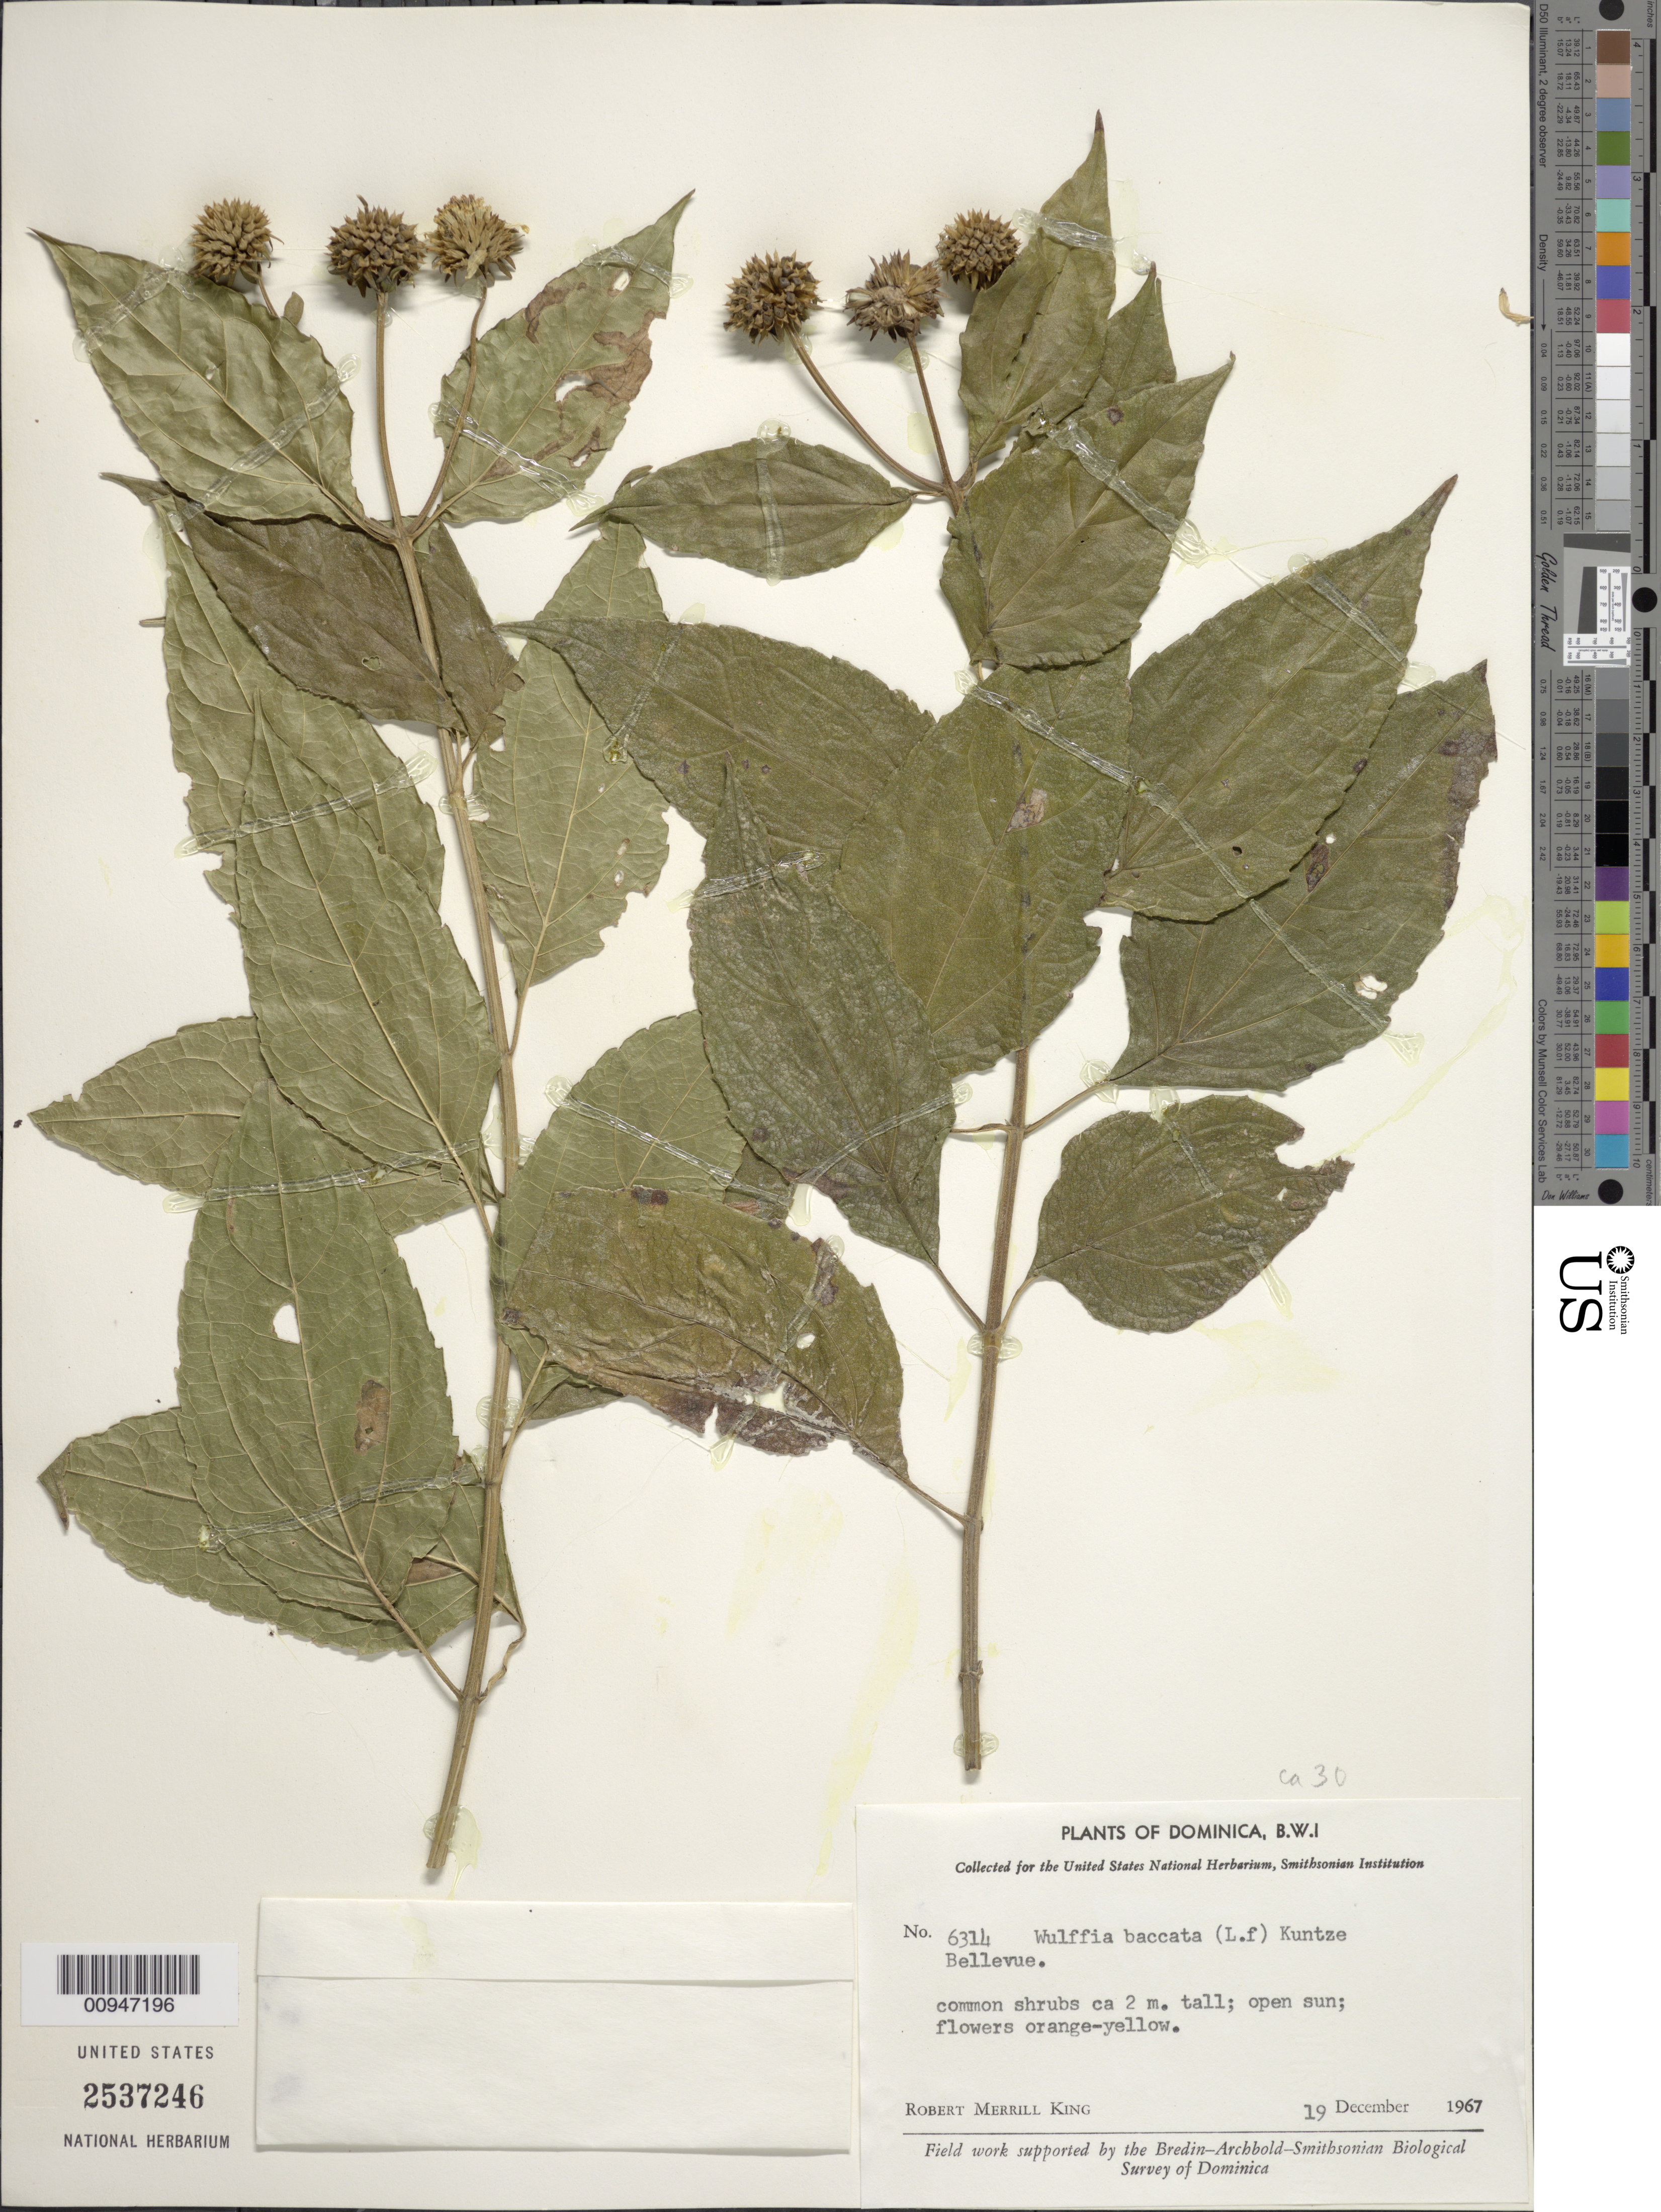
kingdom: Plantae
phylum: Tracheophyta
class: Magnoliopsida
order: Asterales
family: Asteraceae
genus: Wulffia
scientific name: Wulffia baccata var. baccata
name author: (L.) Kuntze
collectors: R. M. King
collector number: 6314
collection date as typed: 19 Dec 1967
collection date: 1967-12-19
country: Dominica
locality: Bellevue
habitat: Open sun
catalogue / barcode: US 2537246